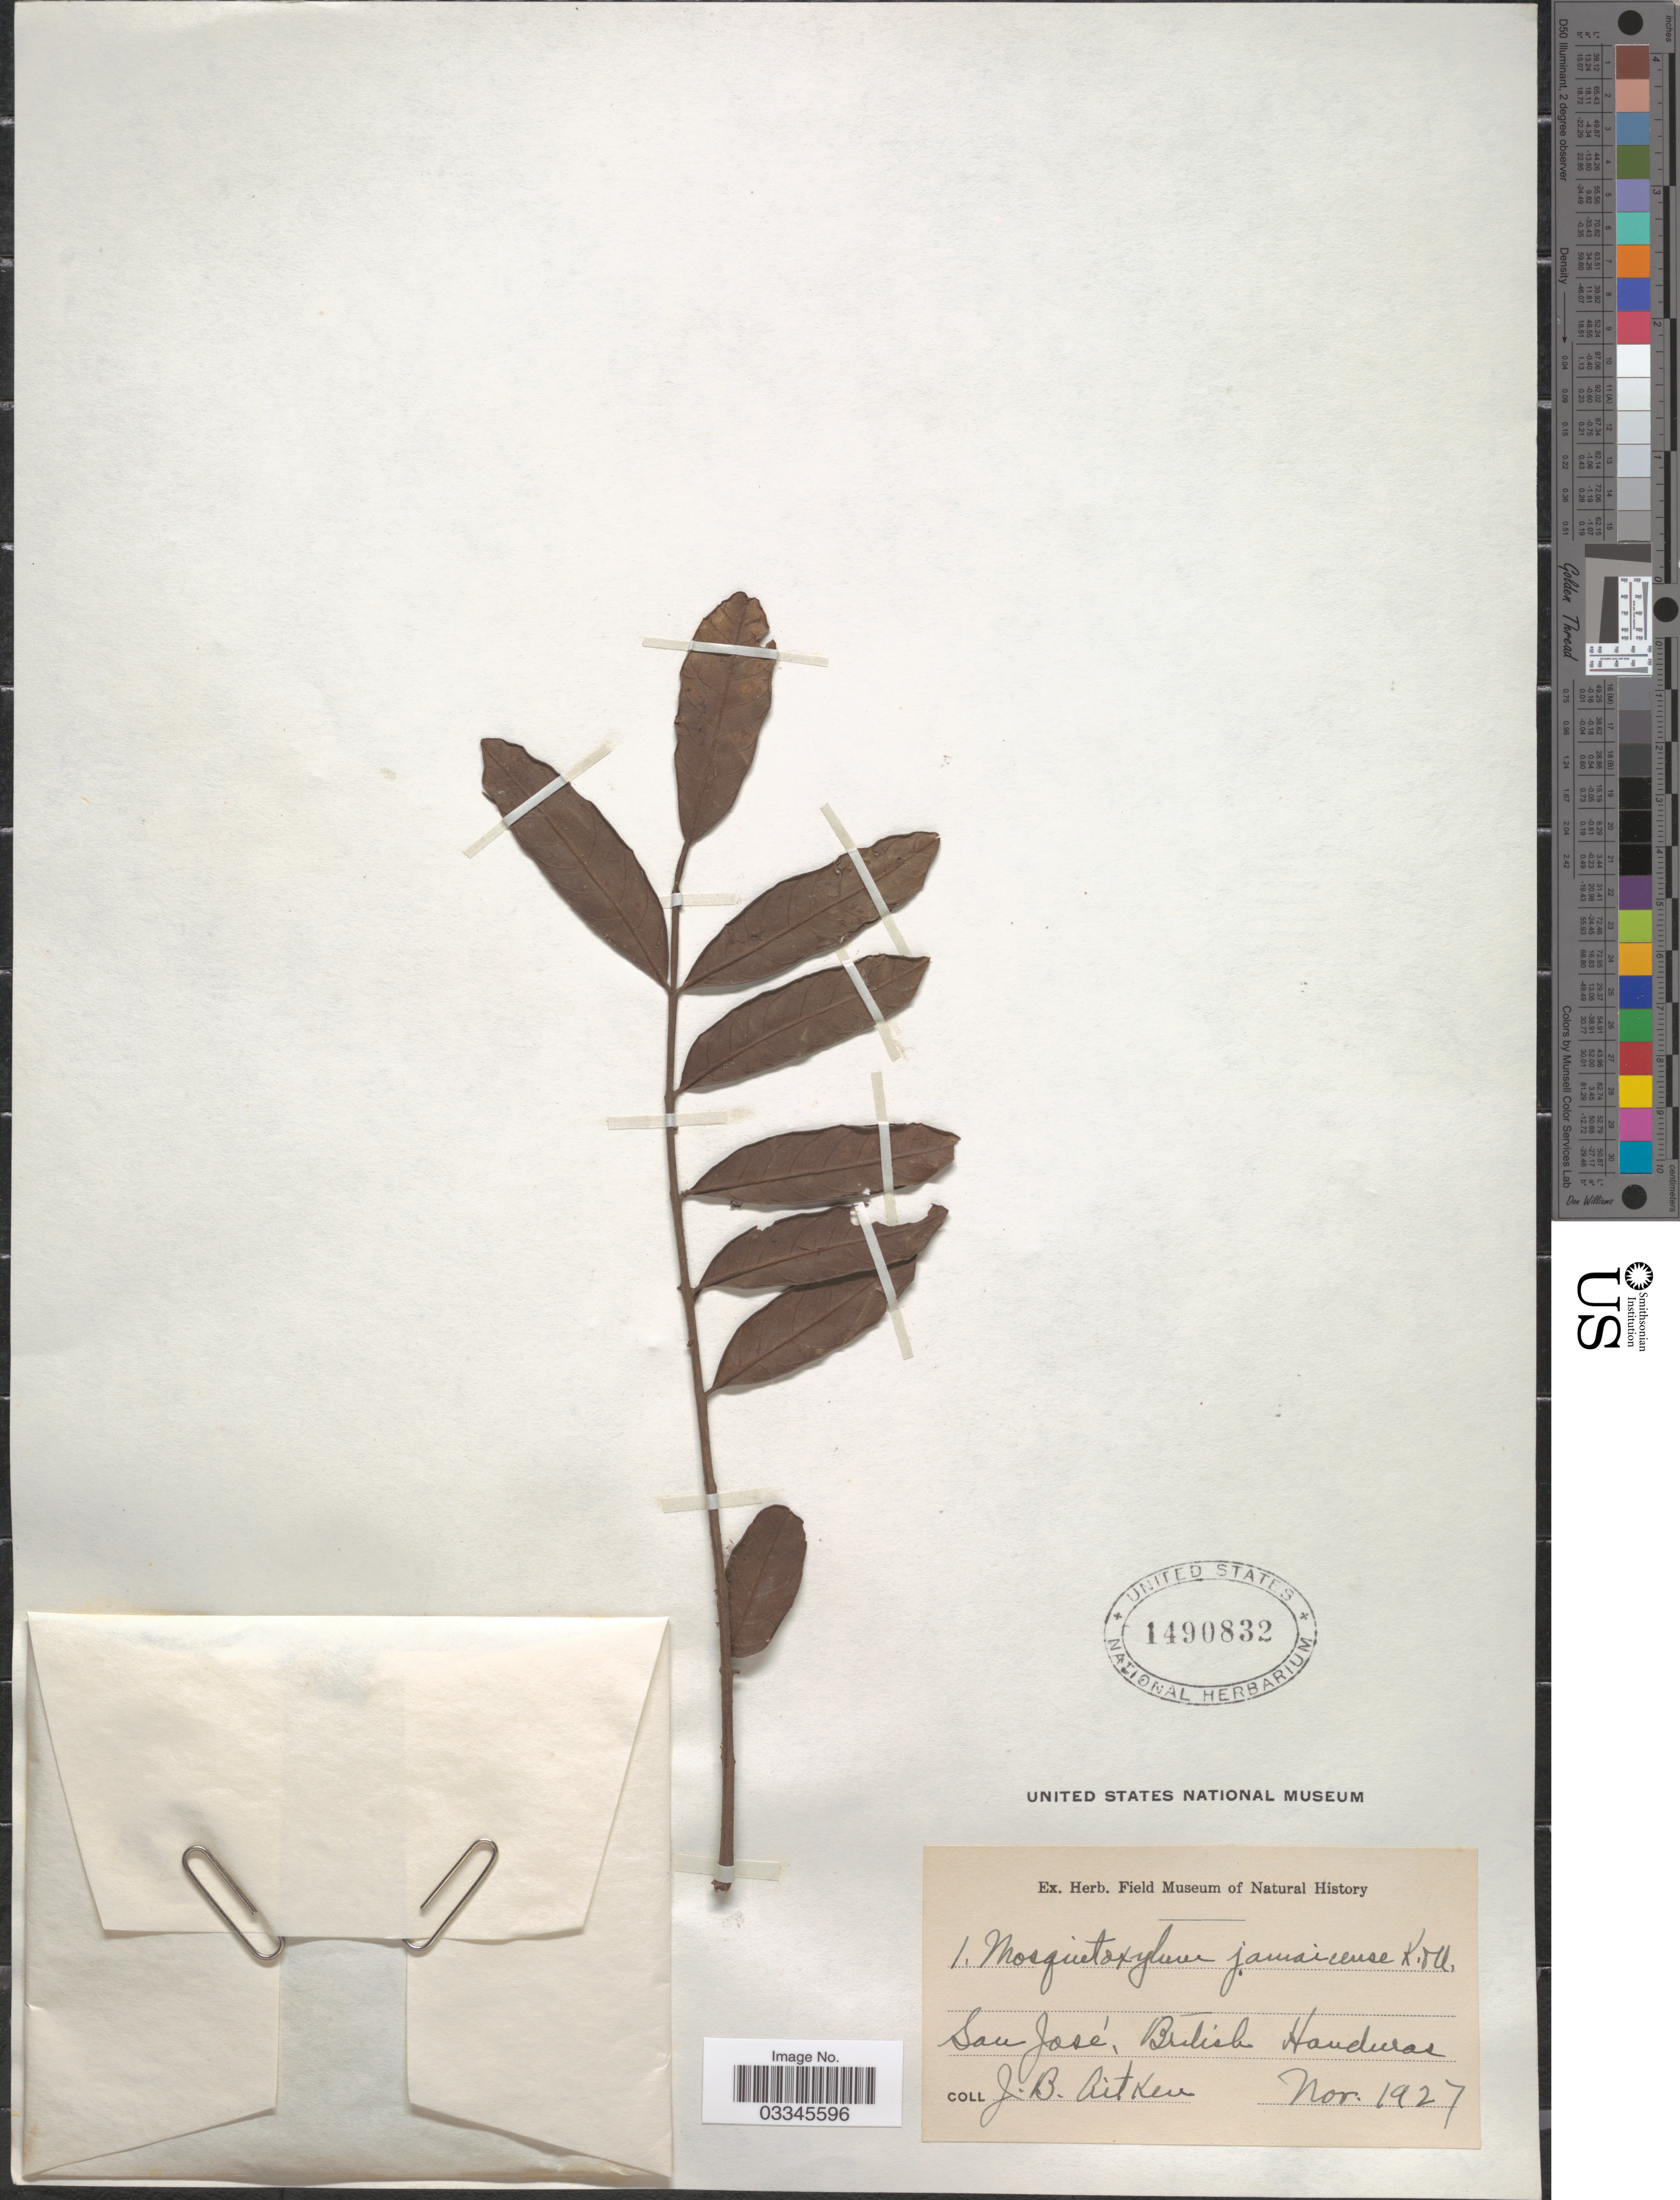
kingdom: Plantae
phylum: Tracheophyta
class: Magnoliopsida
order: Sapindales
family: Anacardiaceae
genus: Mosquitoxylum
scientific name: Mosquitoxylum jamaicense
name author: Krug & Urb.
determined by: Mitchell, J. D.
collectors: J. Aitken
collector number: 1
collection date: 1927-11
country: Belize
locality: San José, British Honduras.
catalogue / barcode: US 1490832